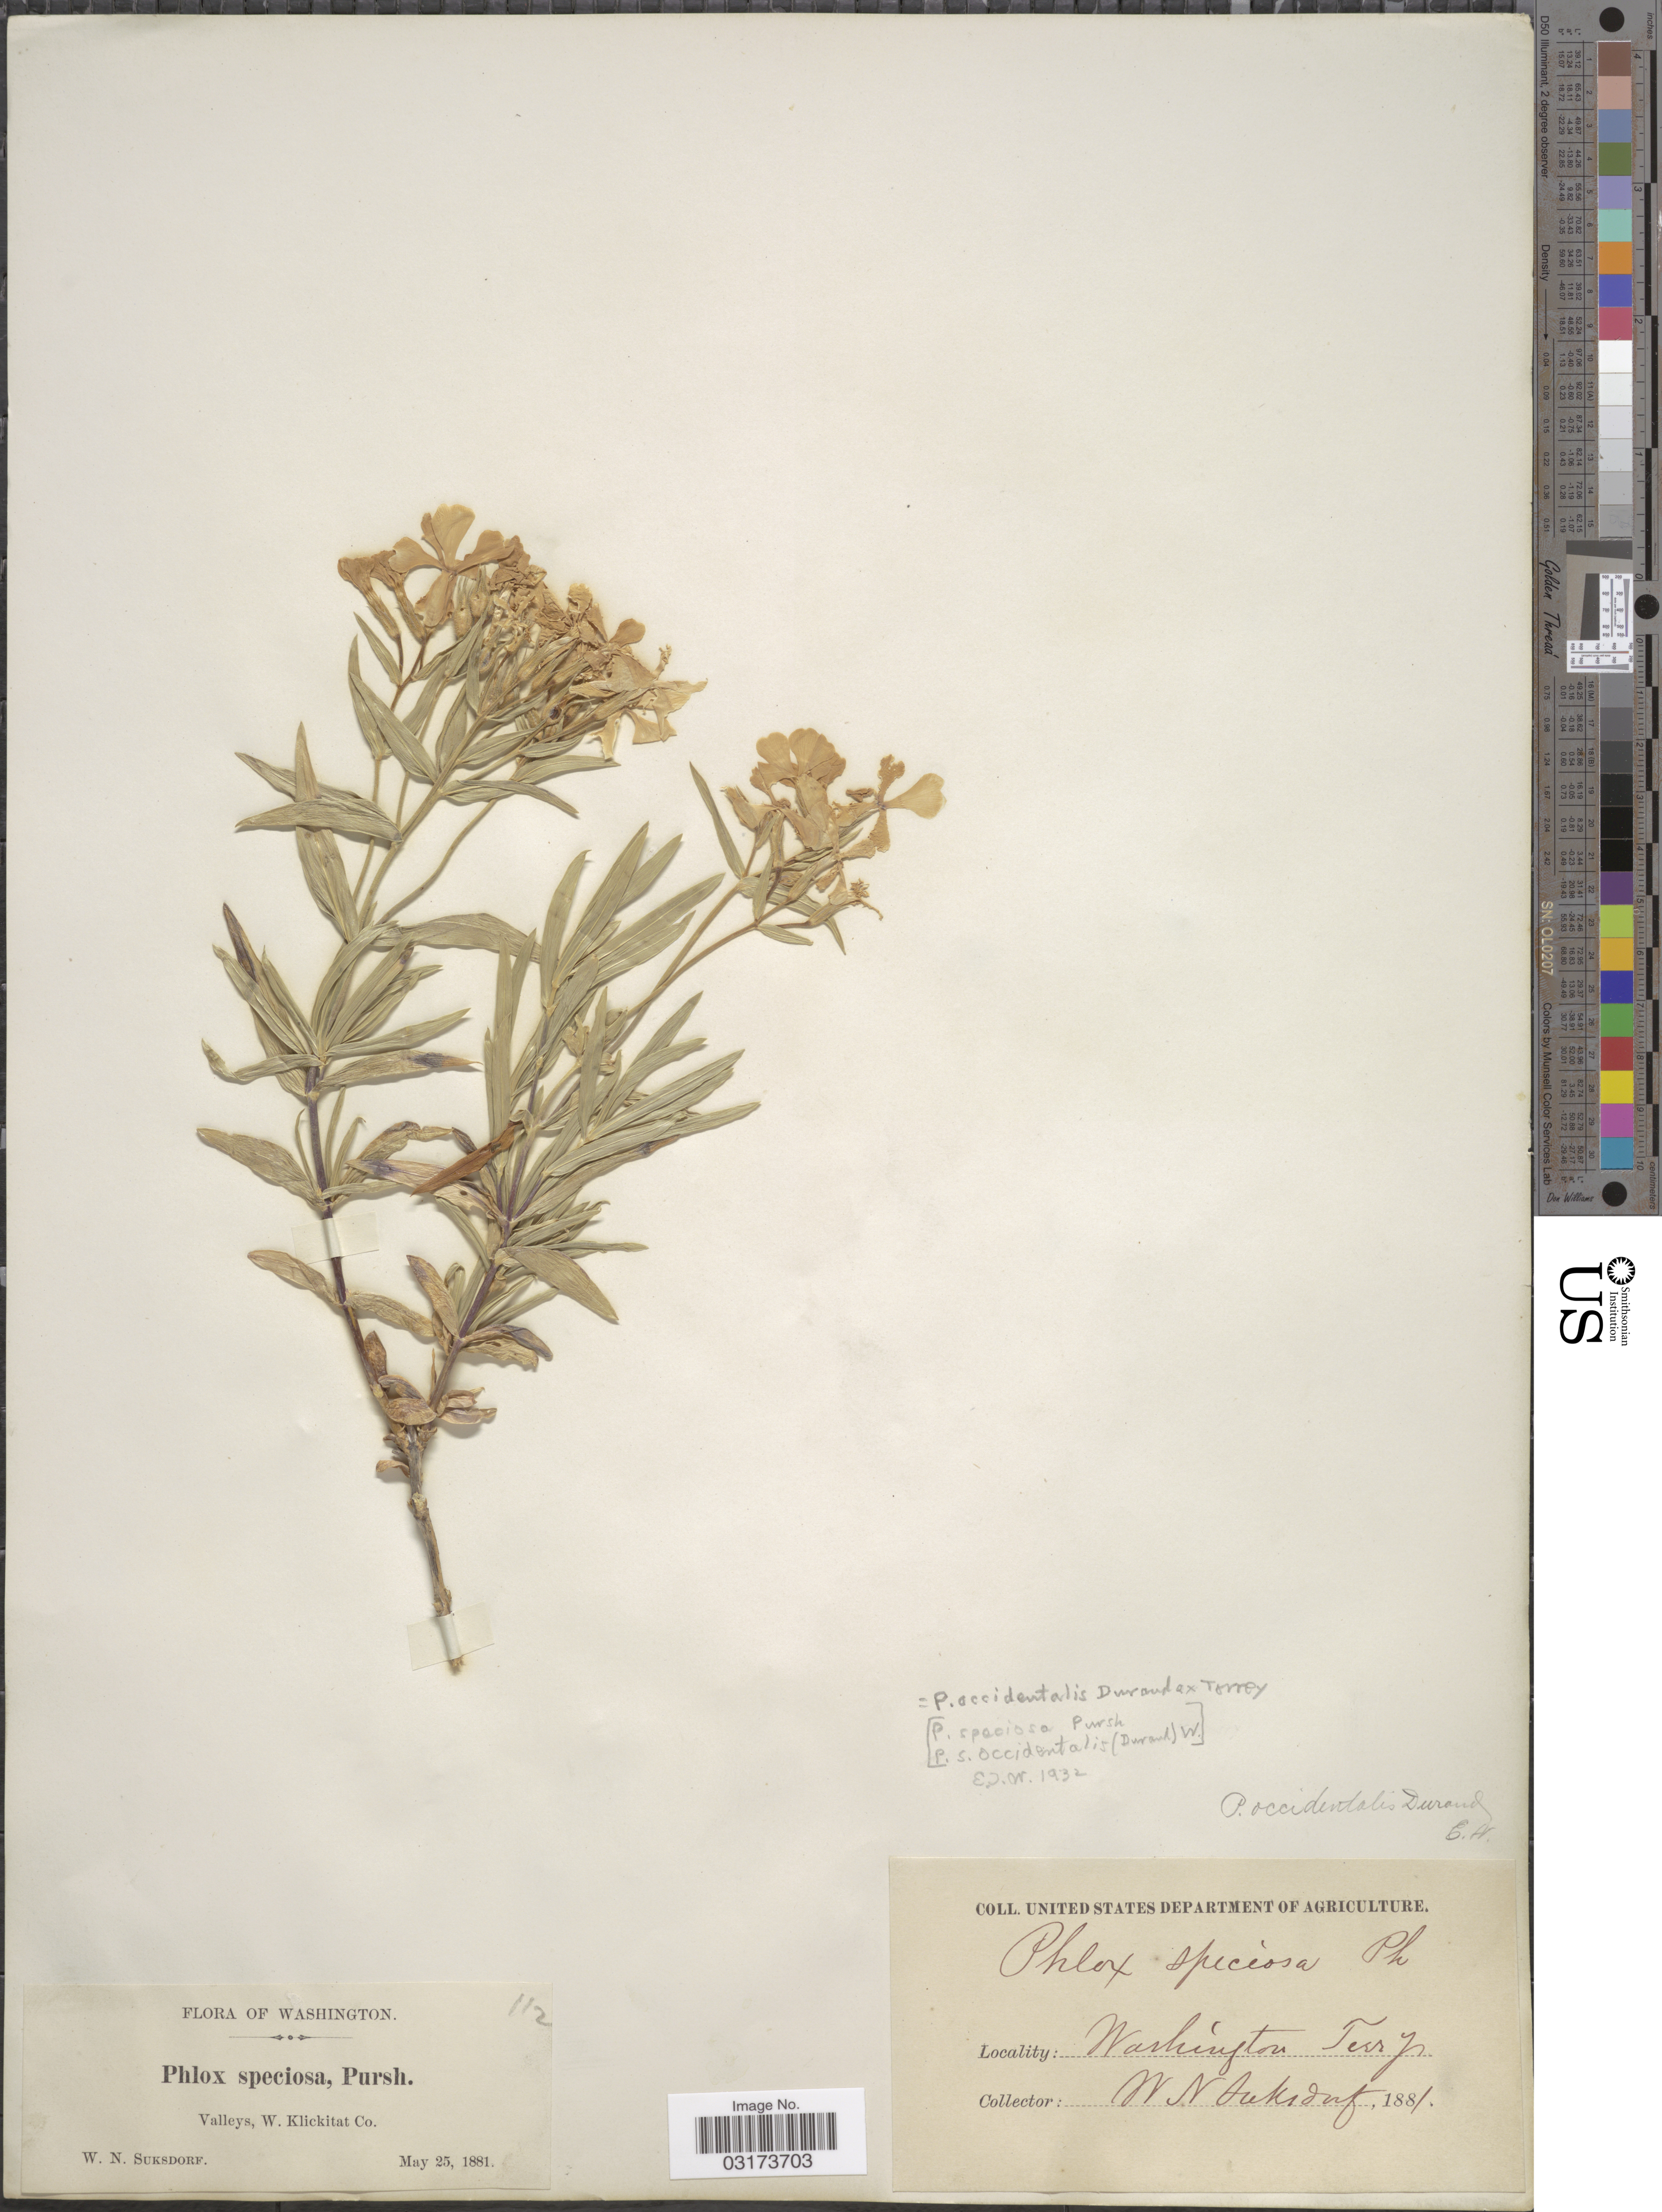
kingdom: Plantae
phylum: Tracheophyta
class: Magnoliopsida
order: Ericales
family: Polemoniaceae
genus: Phlox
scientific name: Phlox speciosa subsp. occidentalis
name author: (Durand ex Torr.) Wherry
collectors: W. N. Suksdorf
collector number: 112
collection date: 1881-05-25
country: United States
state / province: Washington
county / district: Klickitat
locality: Valleys, W. Klickitat Co. Washington Terry.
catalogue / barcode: US 103202